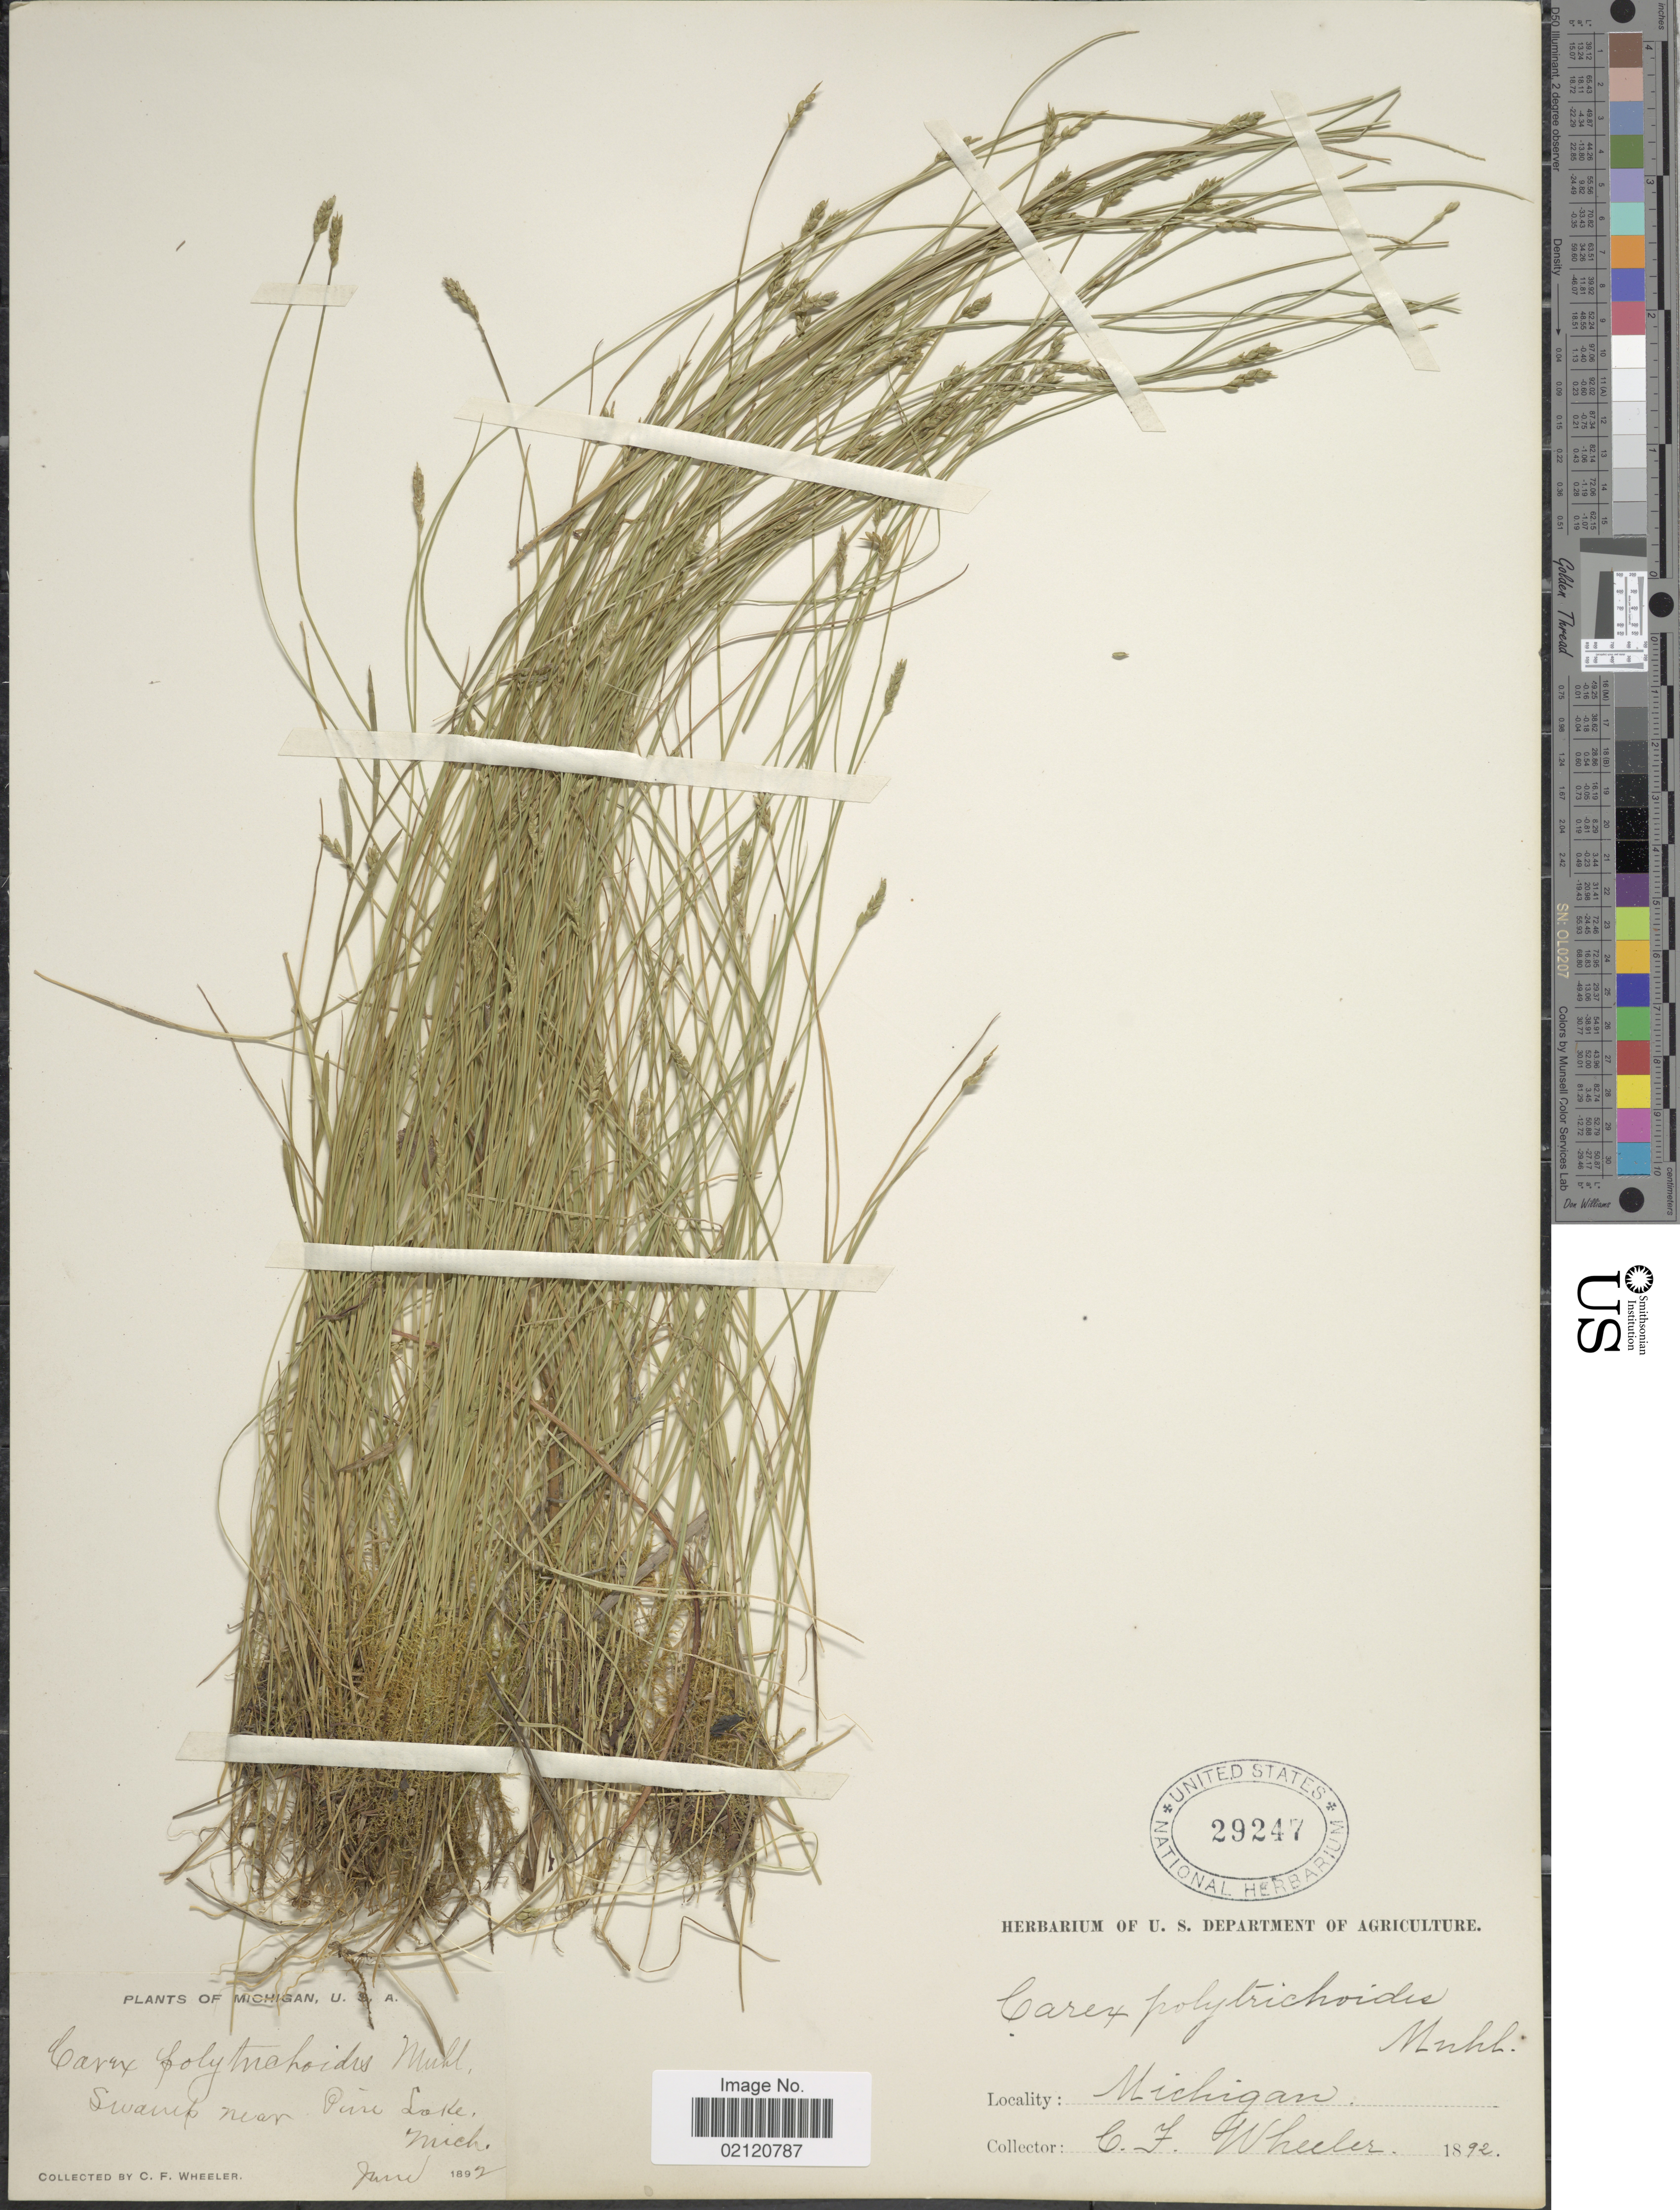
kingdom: Plantae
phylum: Tracheophyta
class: Liliopsida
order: Poales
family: Cyperaceae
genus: Carex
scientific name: Carex leptalea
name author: Wahlenb.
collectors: C. Wheeler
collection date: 1892-06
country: United States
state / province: Michigan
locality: Swamp near Pine Lake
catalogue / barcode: US 29247